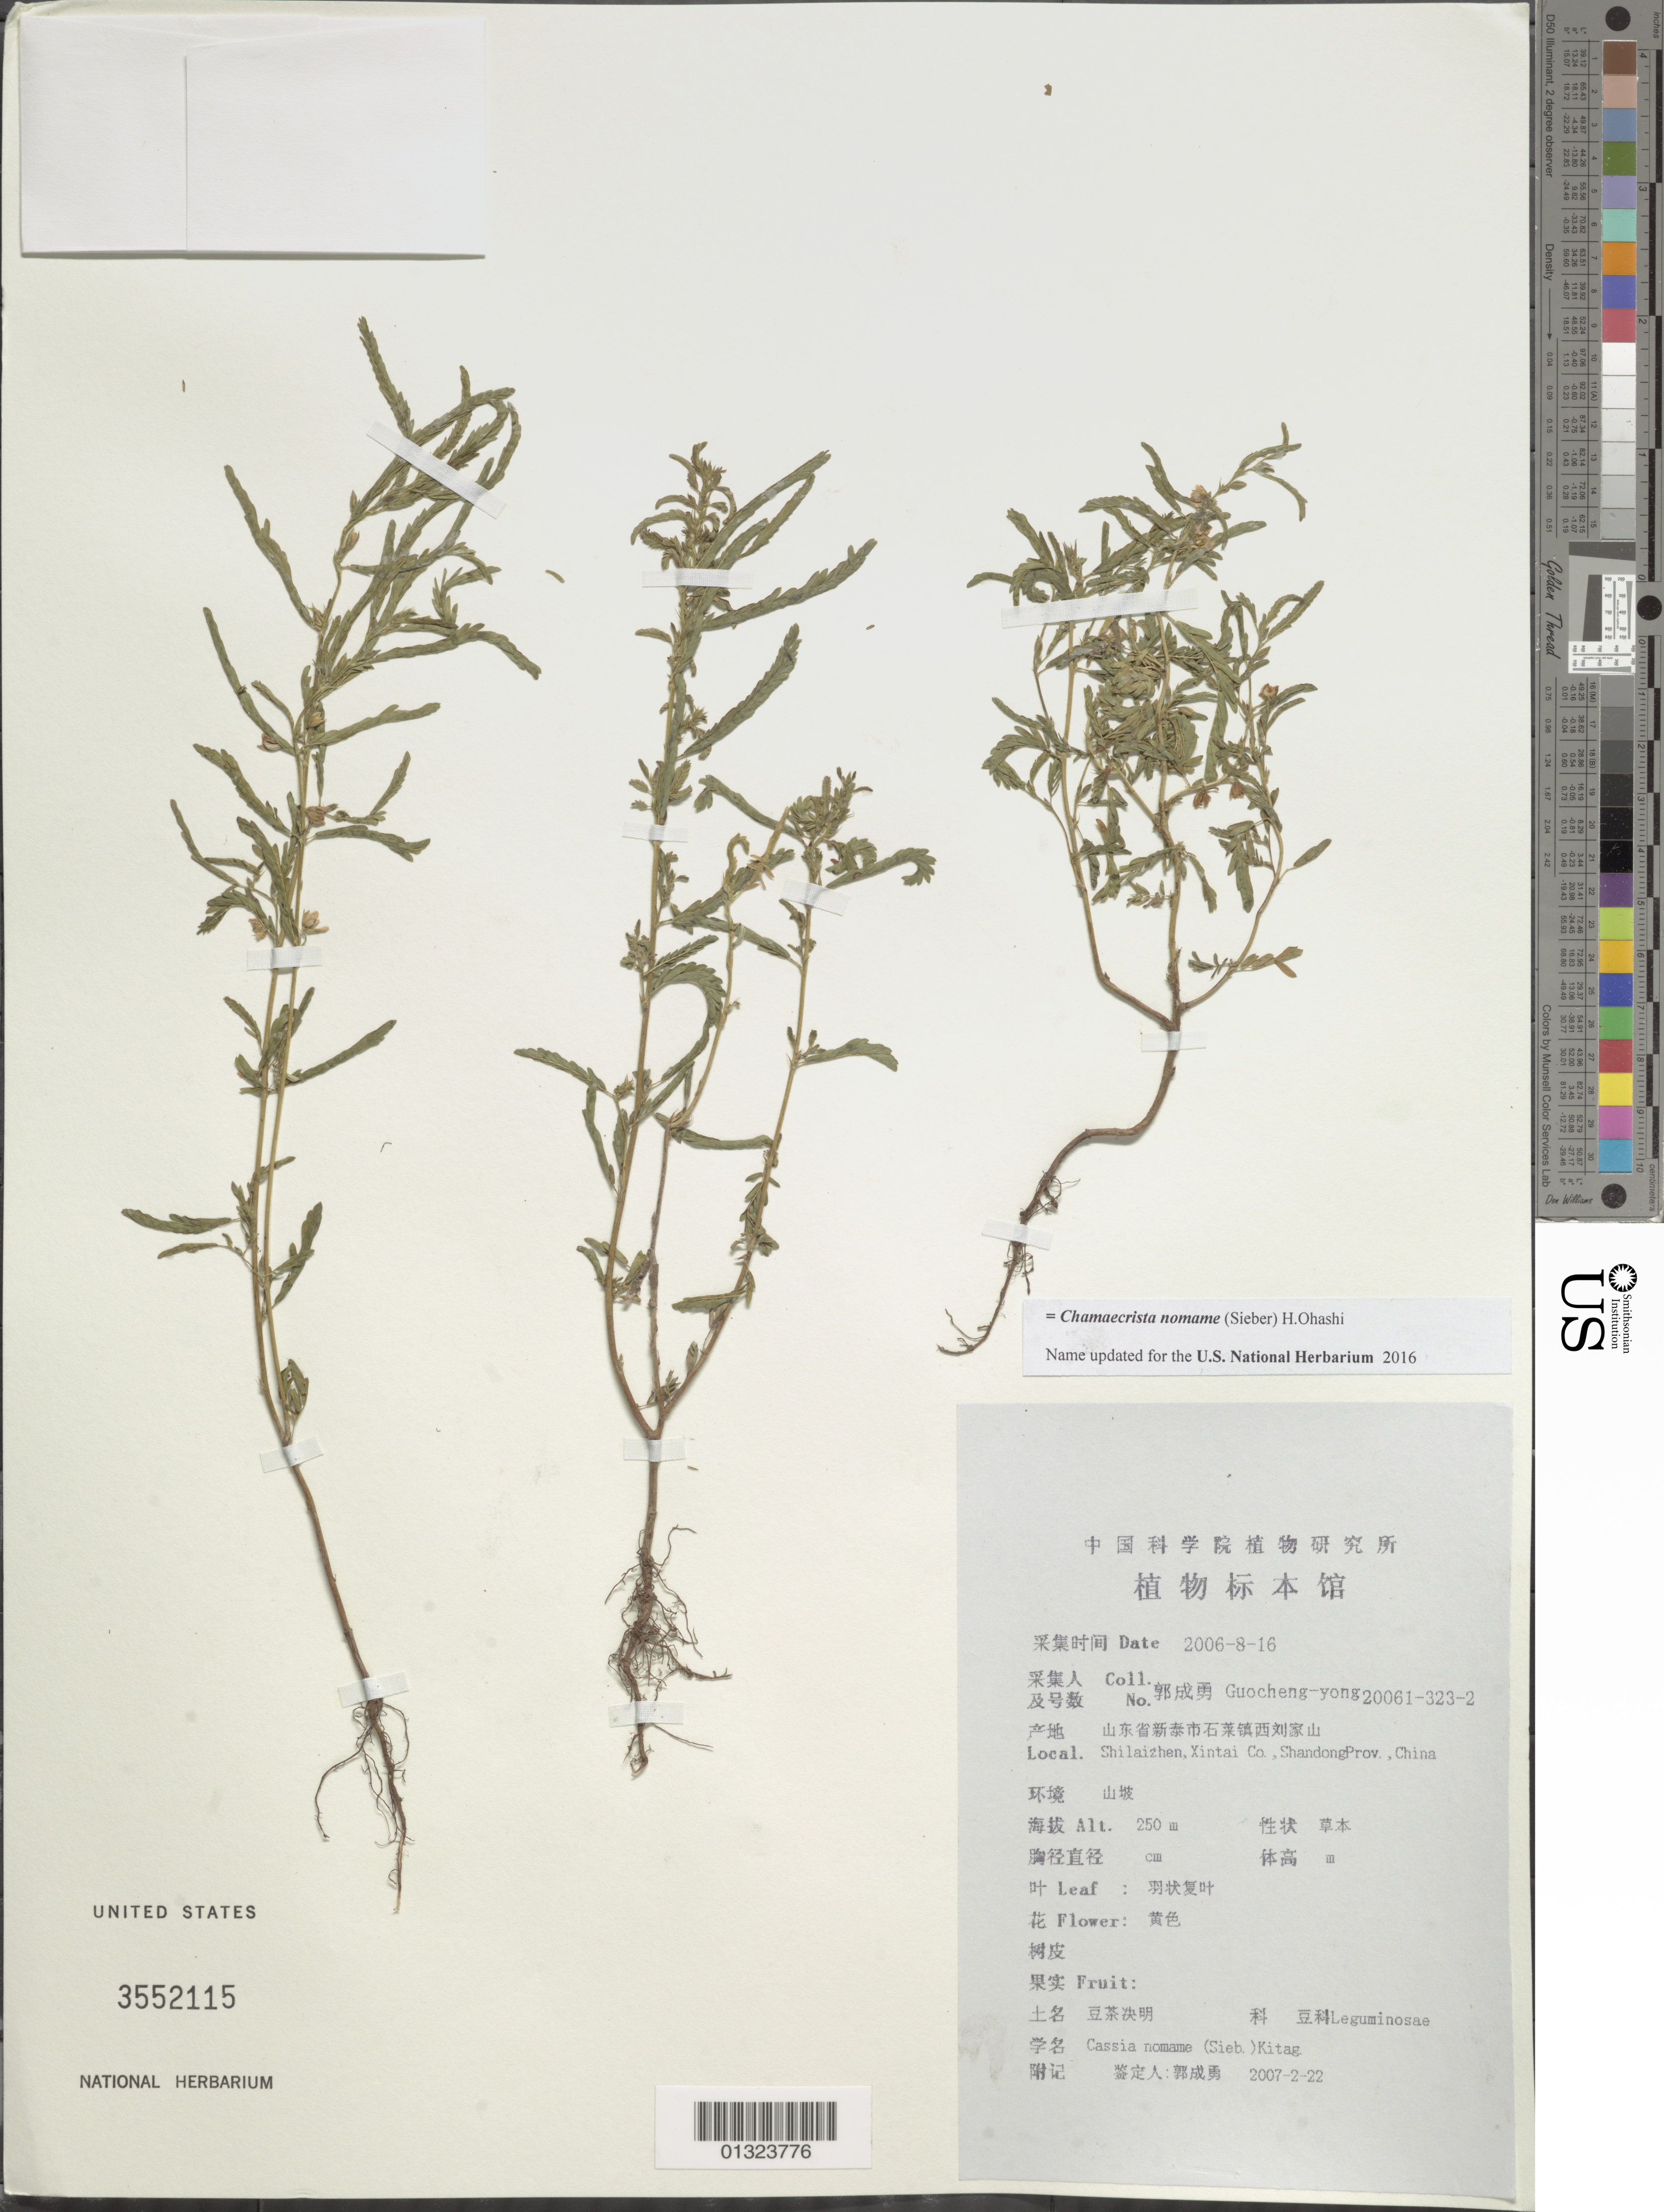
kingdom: Plantae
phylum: Tracheophyta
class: Magnoliopsida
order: Fabales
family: Fabaceae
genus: Chamaecrista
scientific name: Chamaecrista nomame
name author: (Sieber) H. Ohashi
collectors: Guo cheng-yong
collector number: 20061-323-2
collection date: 2006-08-16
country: China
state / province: Shandong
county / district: Xintai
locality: Shilaizhen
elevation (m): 250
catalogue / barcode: US 3552115